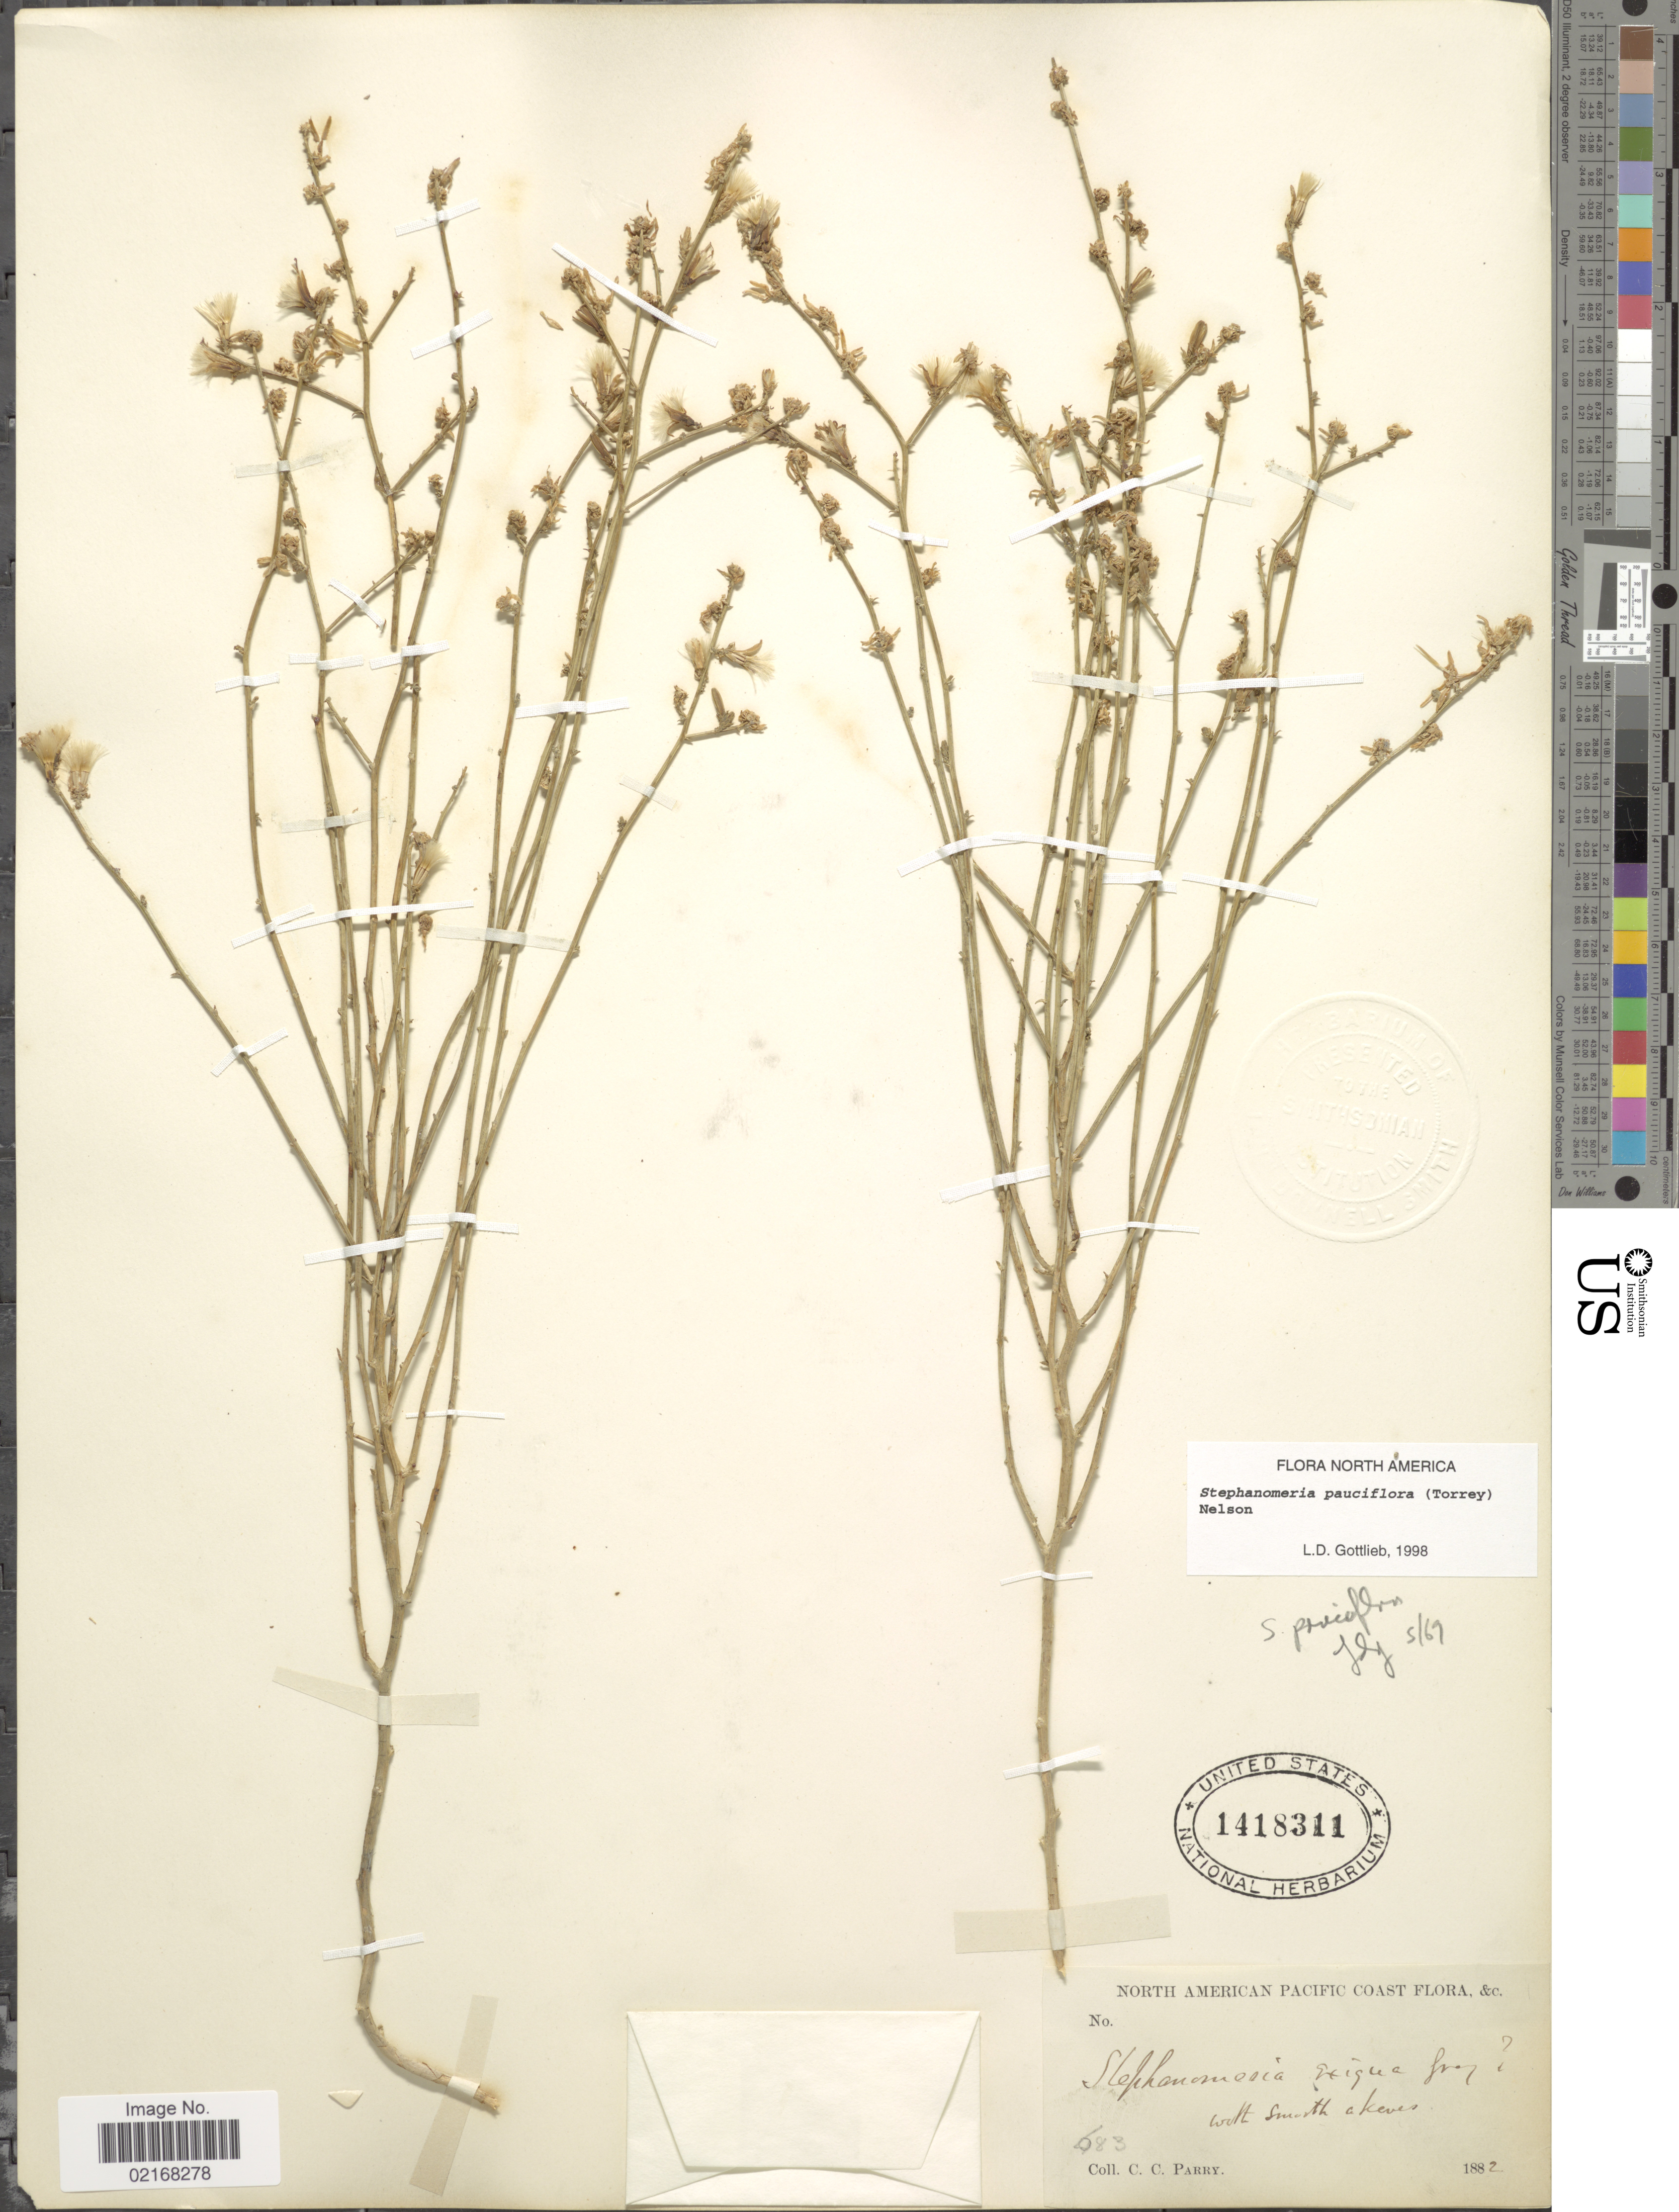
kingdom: Plantae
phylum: Tracheophyta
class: Magnoliopsida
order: Asterales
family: Asteraceae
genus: Stephanomeria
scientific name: Stephanomeria pauciflora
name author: (Torr.) A. Nelson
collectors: C. C. Parry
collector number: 683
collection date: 1882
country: United States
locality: North American Pacific Coast flora, &c.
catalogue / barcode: US 1418311